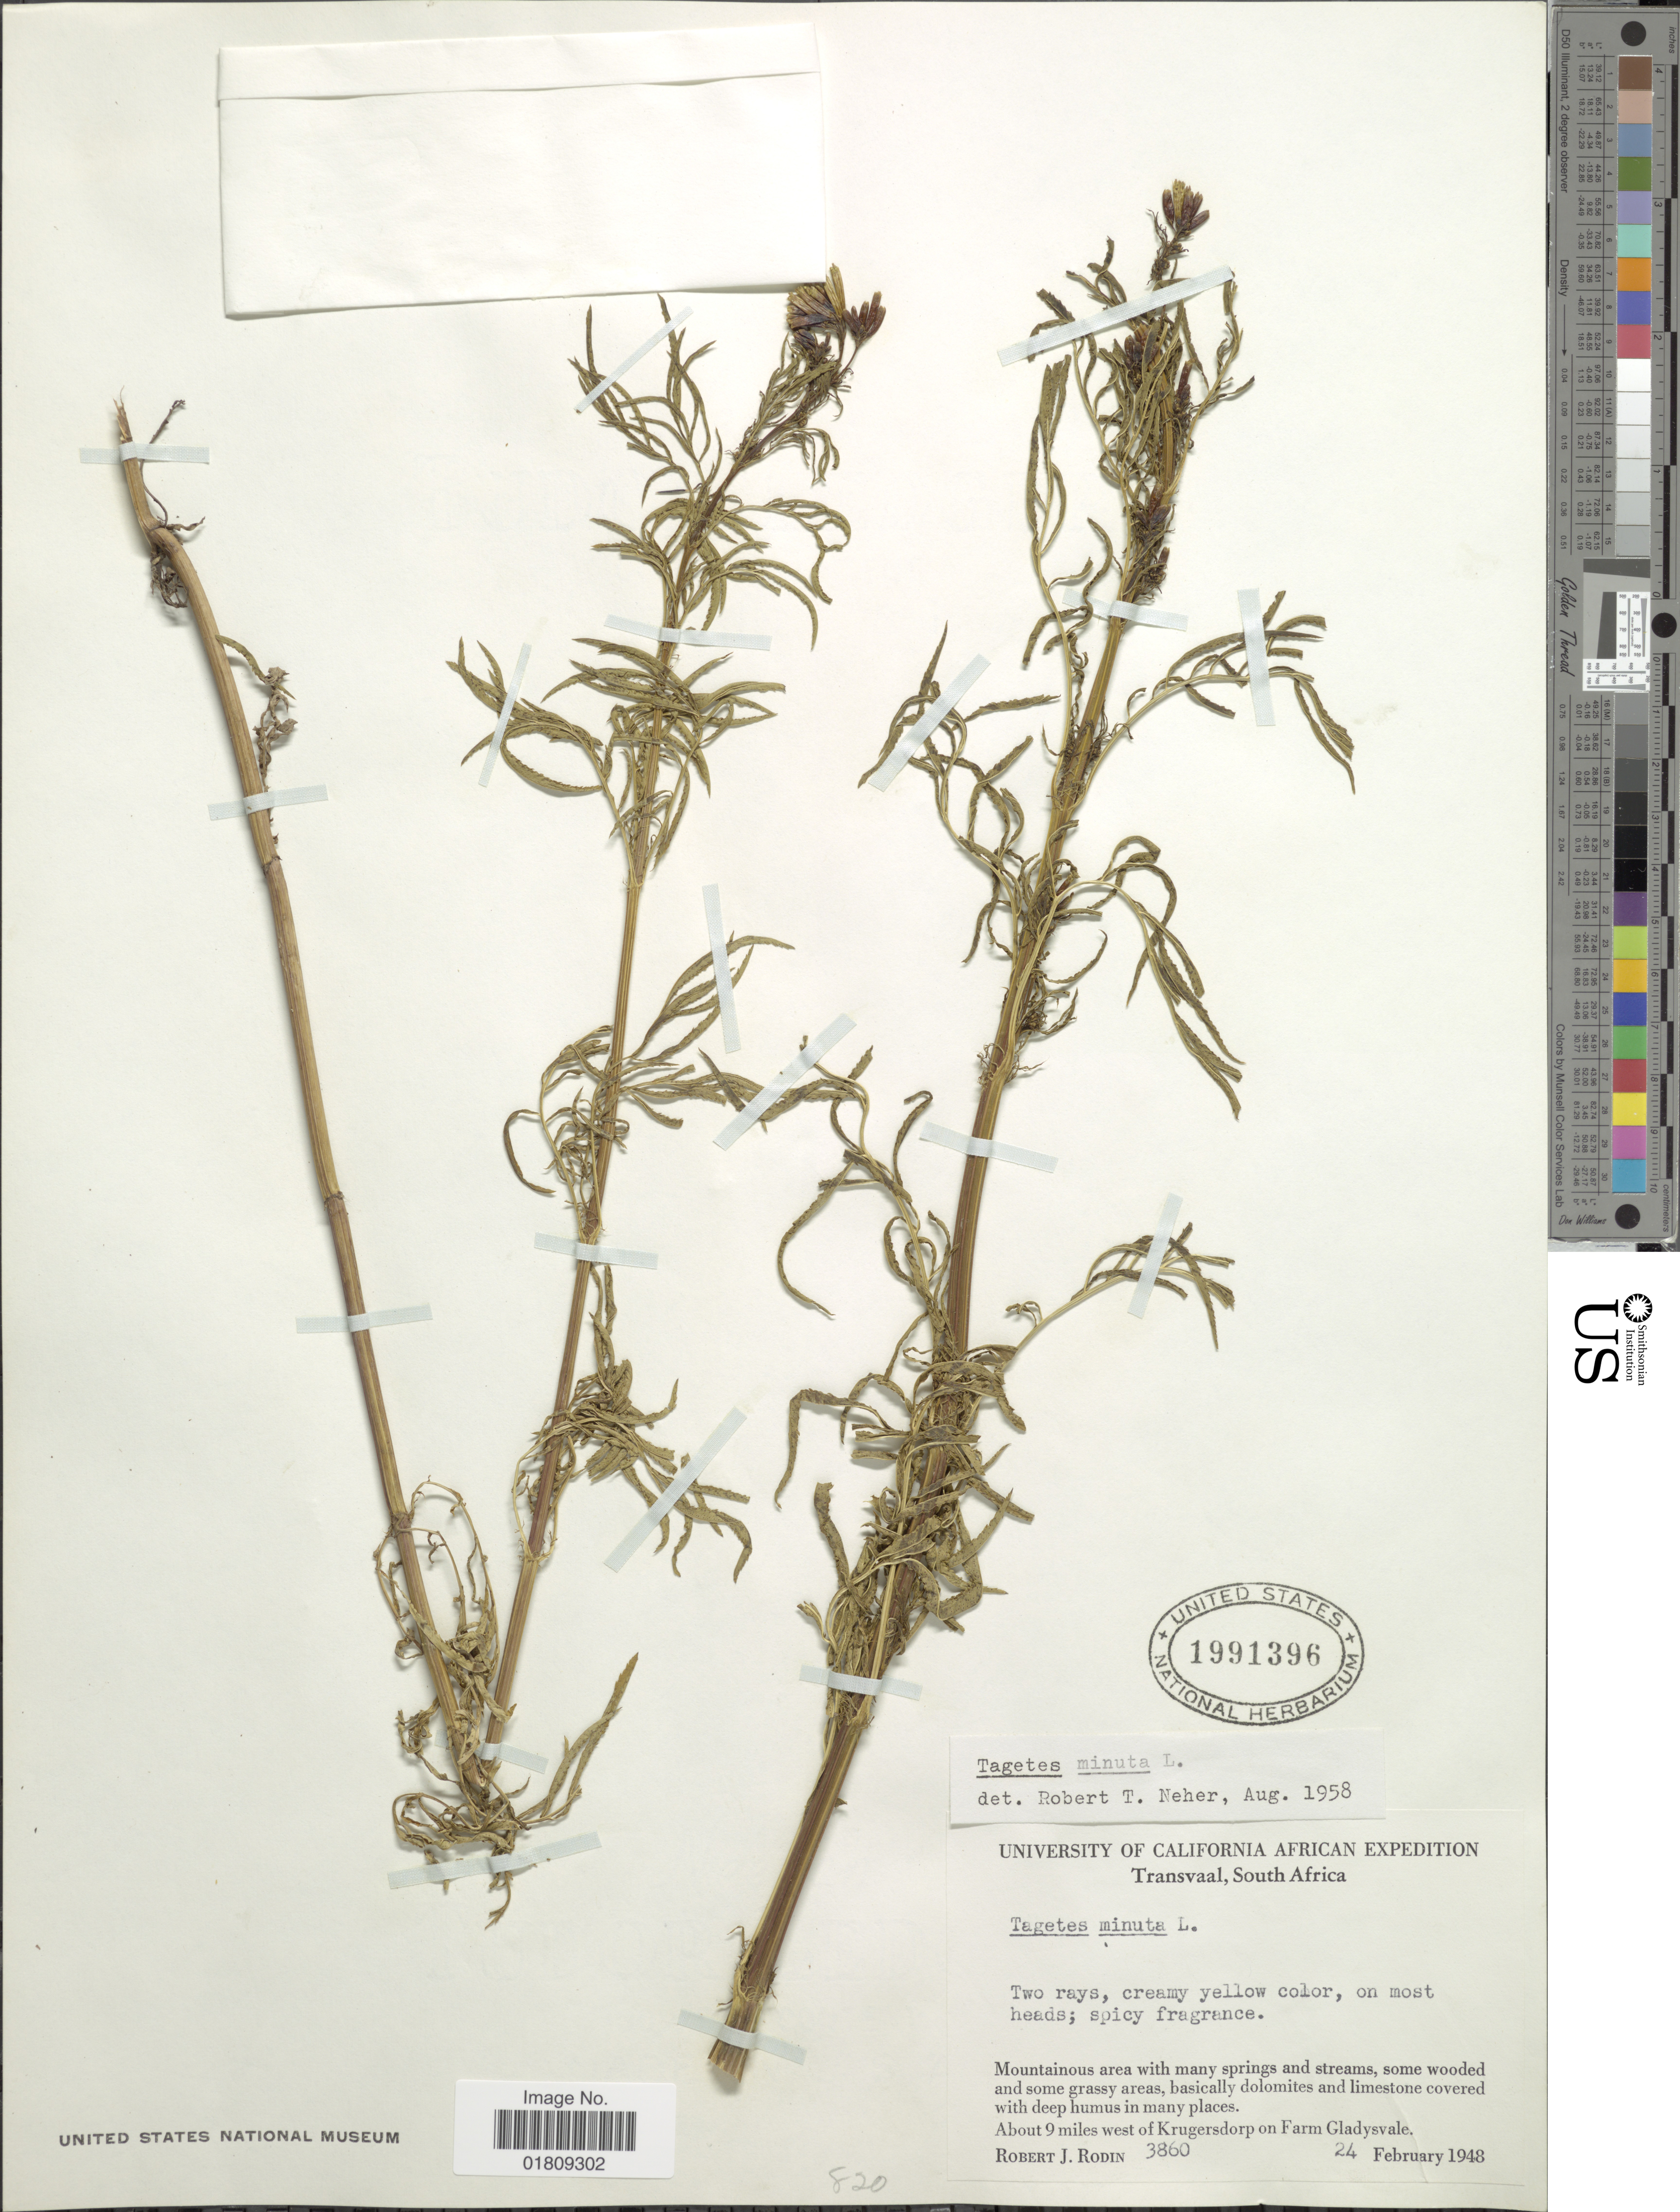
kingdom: Plantae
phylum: Tracheophyta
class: Magnoliopsida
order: Asterales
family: Asteraceae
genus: Tagetes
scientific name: Tagetes minuta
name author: L.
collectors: R. J. Rodin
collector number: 3860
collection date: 1948-02-24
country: South Africa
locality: Transvaal, about 9 miles west of Krugersdorp on Farm Gladysvale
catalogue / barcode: US 1991396